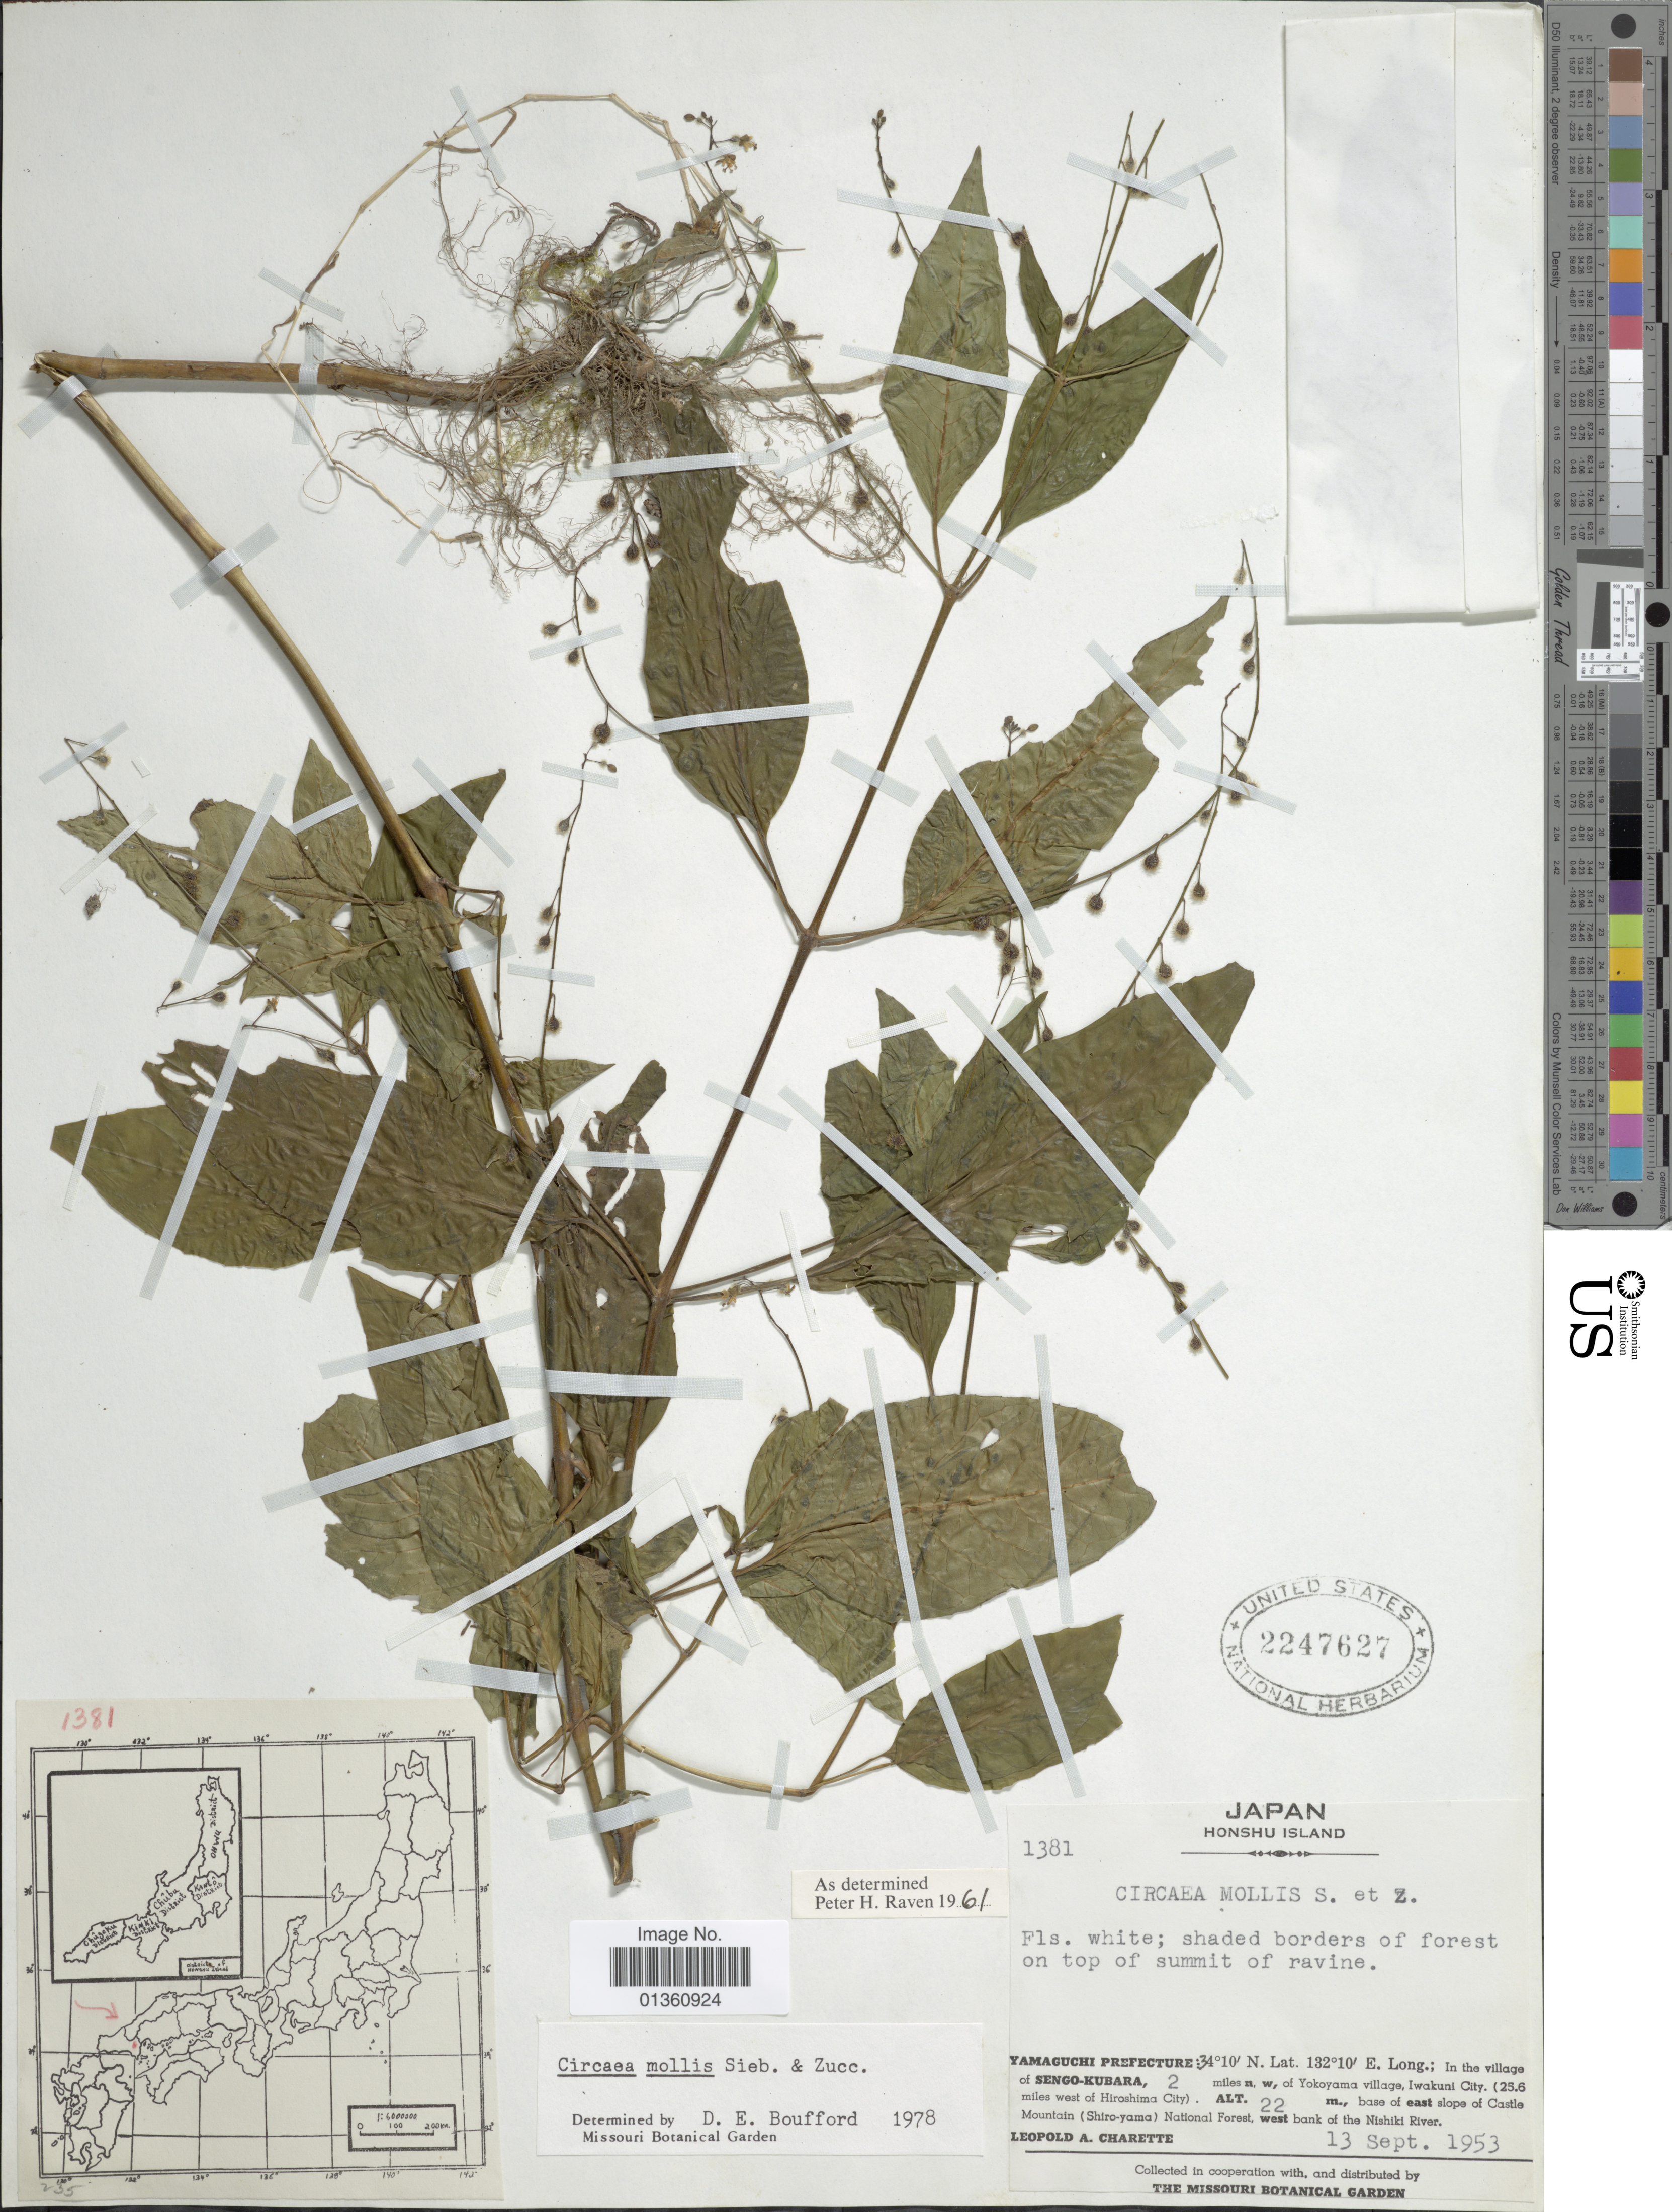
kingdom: Plantae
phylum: Tracheophyta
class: Magnoliopsida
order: Myrtales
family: Onagraceae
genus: Circaea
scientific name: Circaea mollis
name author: Siebold & Zucc.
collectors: L. A. Charette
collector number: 1381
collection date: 1953-09-13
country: Japan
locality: Honshu Island. Yamaguchi Prefecture. in the village of Sengo-Kubara, 2 miles n.w. of Yokohama village, Iwakuni City. (25.6 miles west of Hiroshima City). Base of east slope of Castle Mountain (Shiro-yama) National Forest, west bank of the Nishiki River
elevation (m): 22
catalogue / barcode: US 2247627